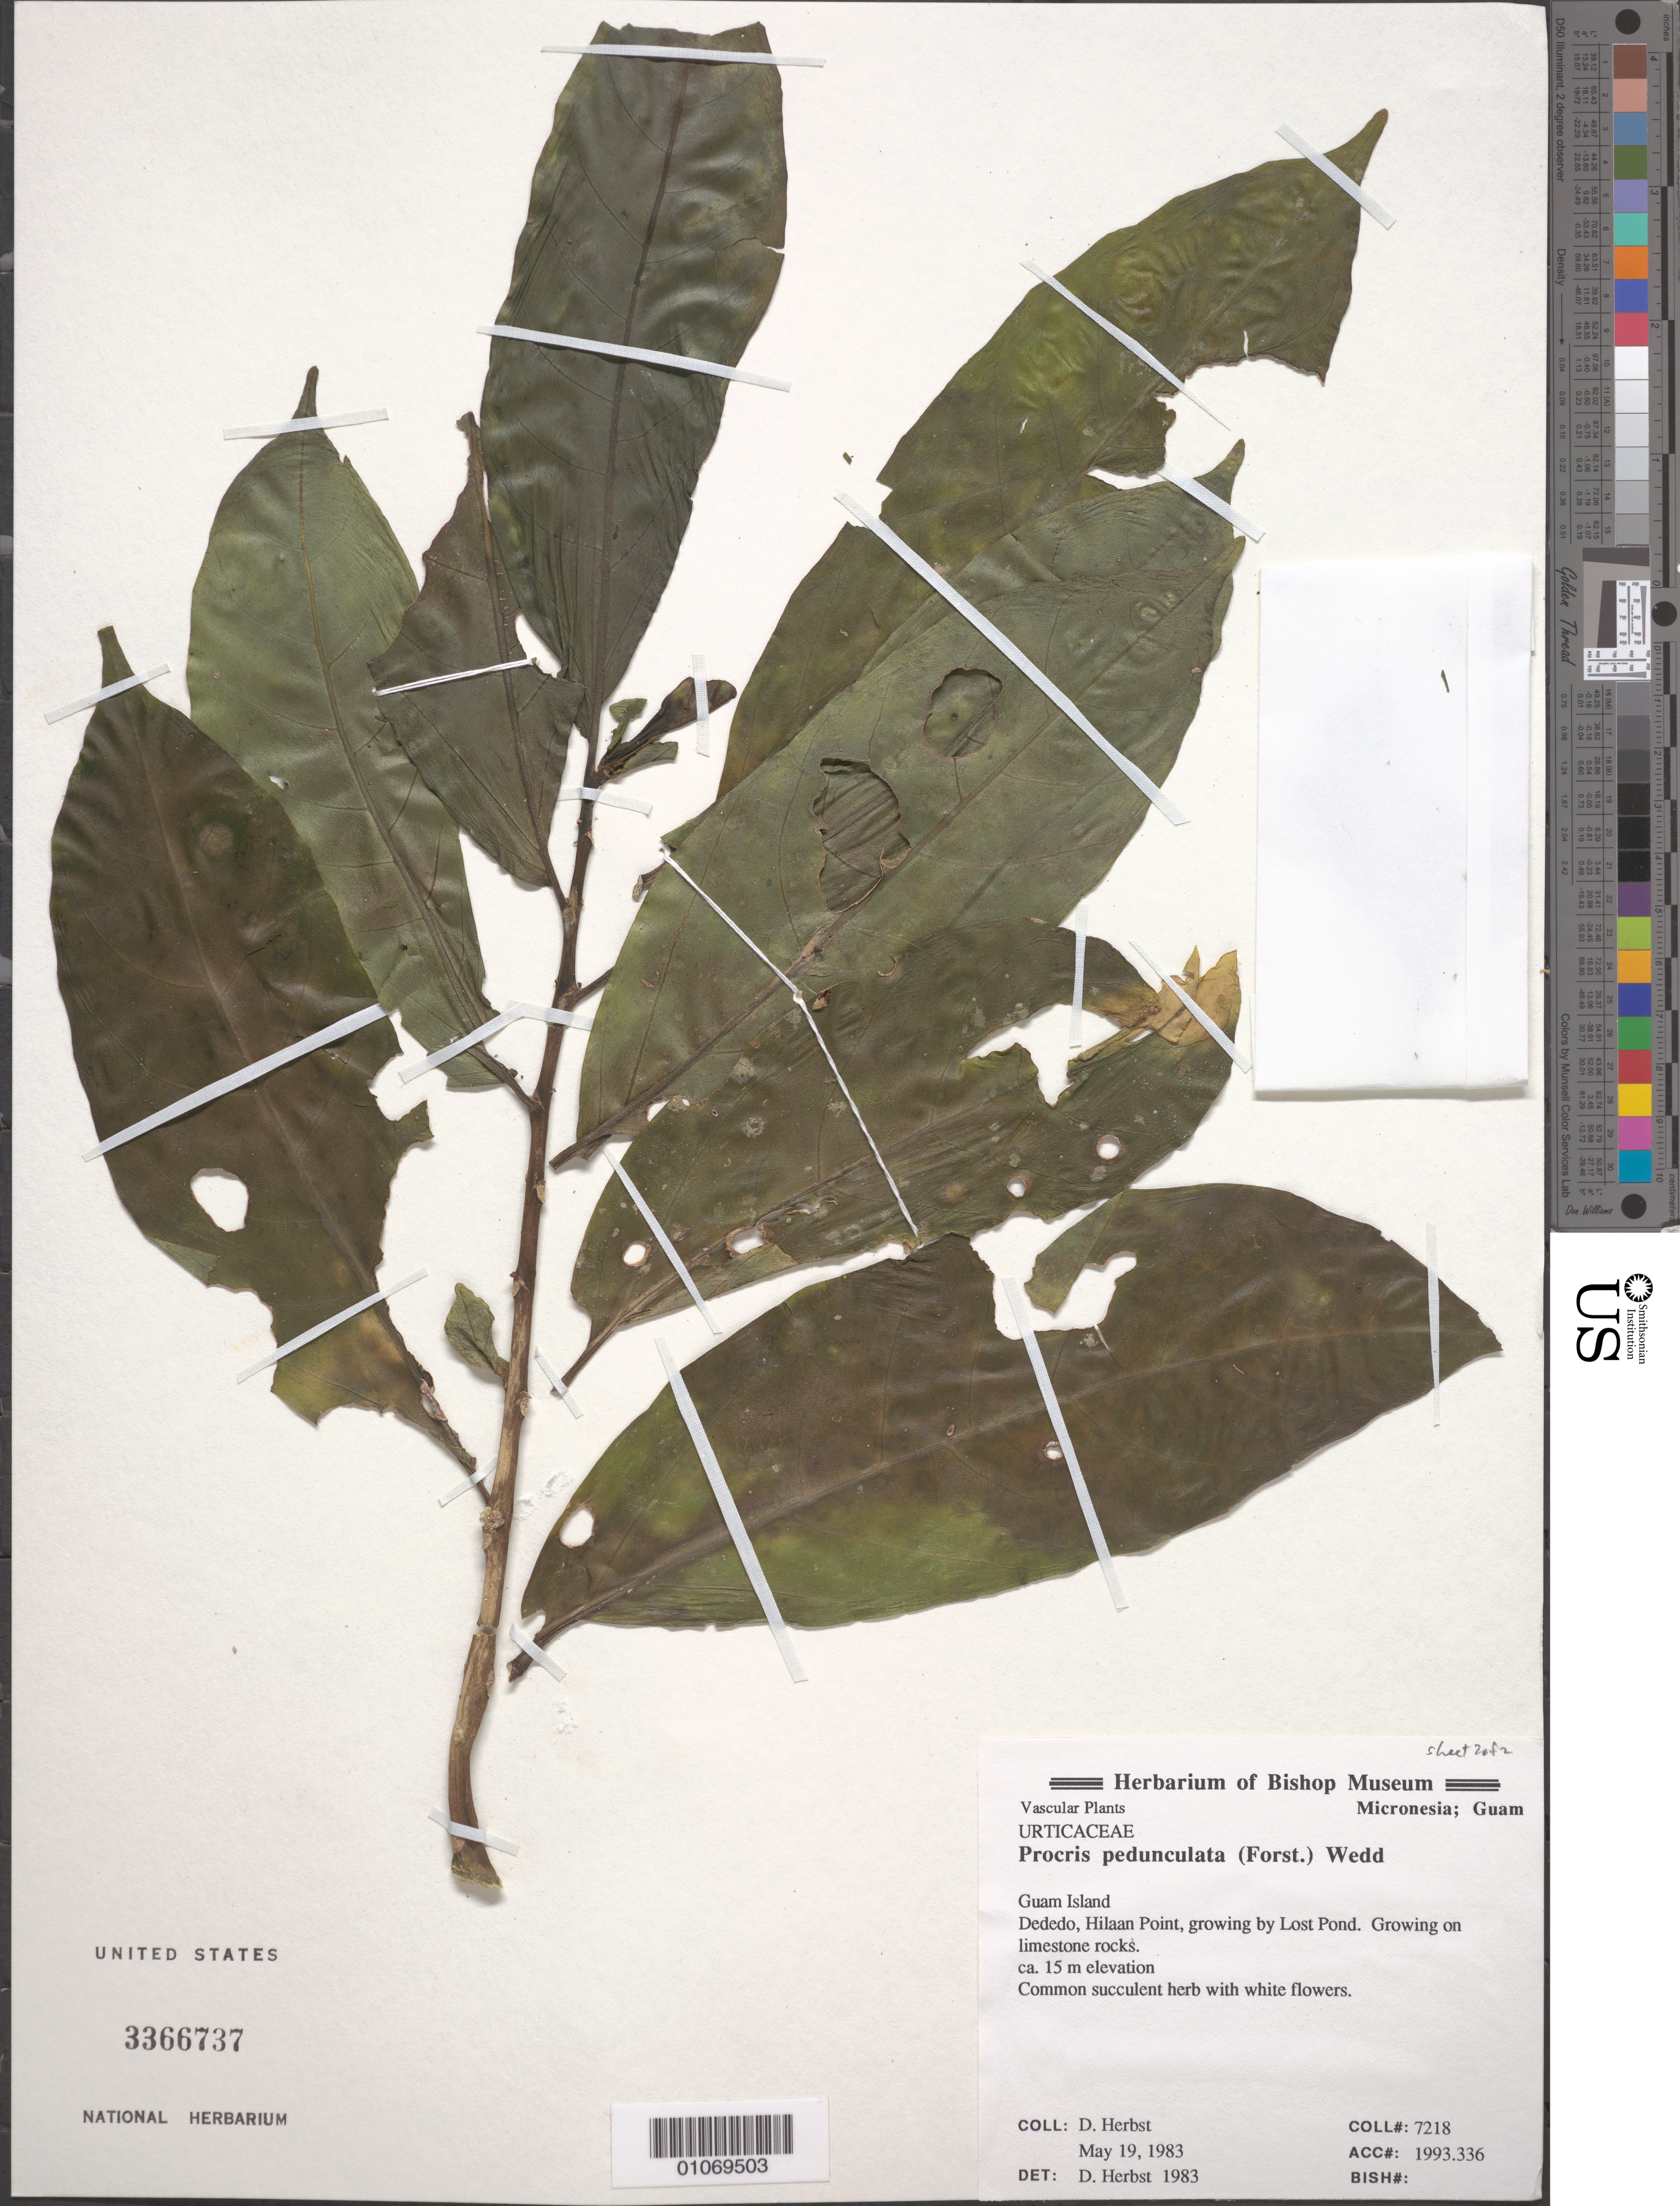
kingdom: Plantae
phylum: Tracheophyta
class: Magnoliopsida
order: Rosales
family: Urticaceae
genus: Procris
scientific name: Procris pedunculata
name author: (J.R. Forst. & G. Forst.) Wedd.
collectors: D. R. Herbst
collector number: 7218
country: Guam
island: Guam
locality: Dededo , Hilaan Point, growing by Lost Pond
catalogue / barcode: US 3366737